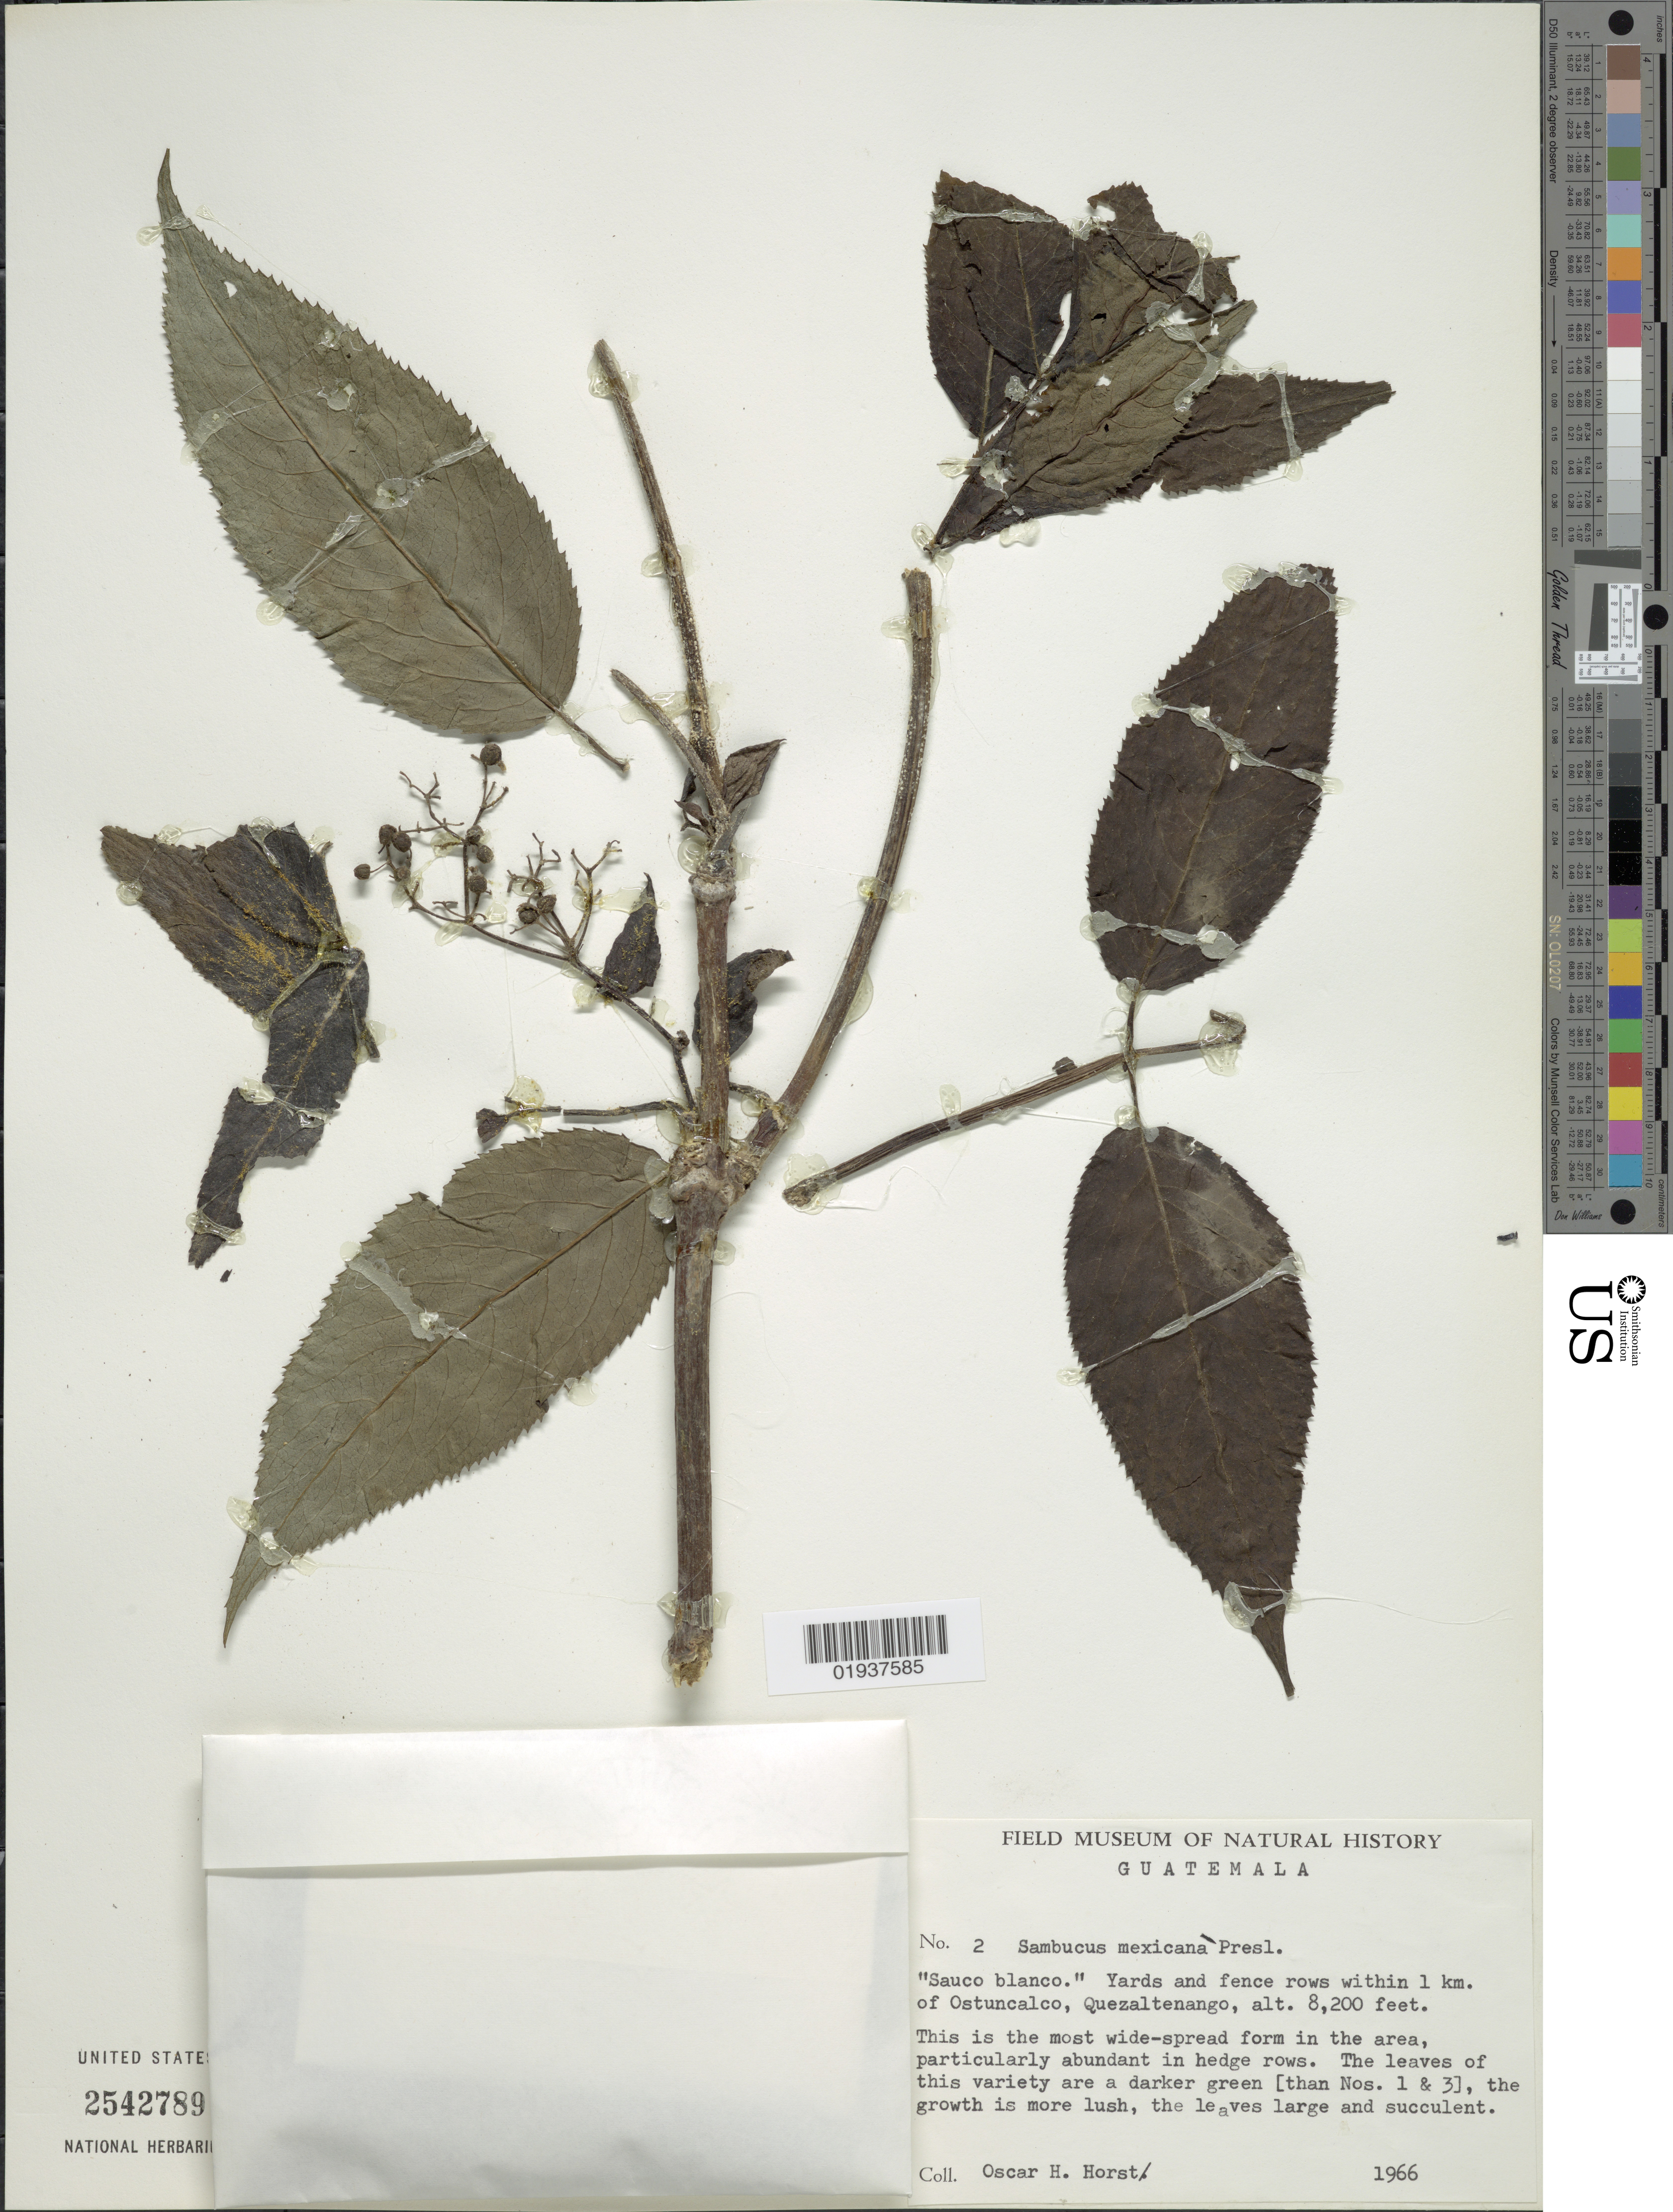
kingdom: Plantae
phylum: Tracheophyta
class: Magnoliopsida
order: Dipsacales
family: Viburnaceae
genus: Sambucus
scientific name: Sambucus mexicana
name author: C. Presl ex DC.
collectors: O. Horst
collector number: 2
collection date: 1966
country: Guatemala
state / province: Quetzaltenango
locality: Sauco blanco.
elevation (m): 2499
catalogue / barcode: US 2542789